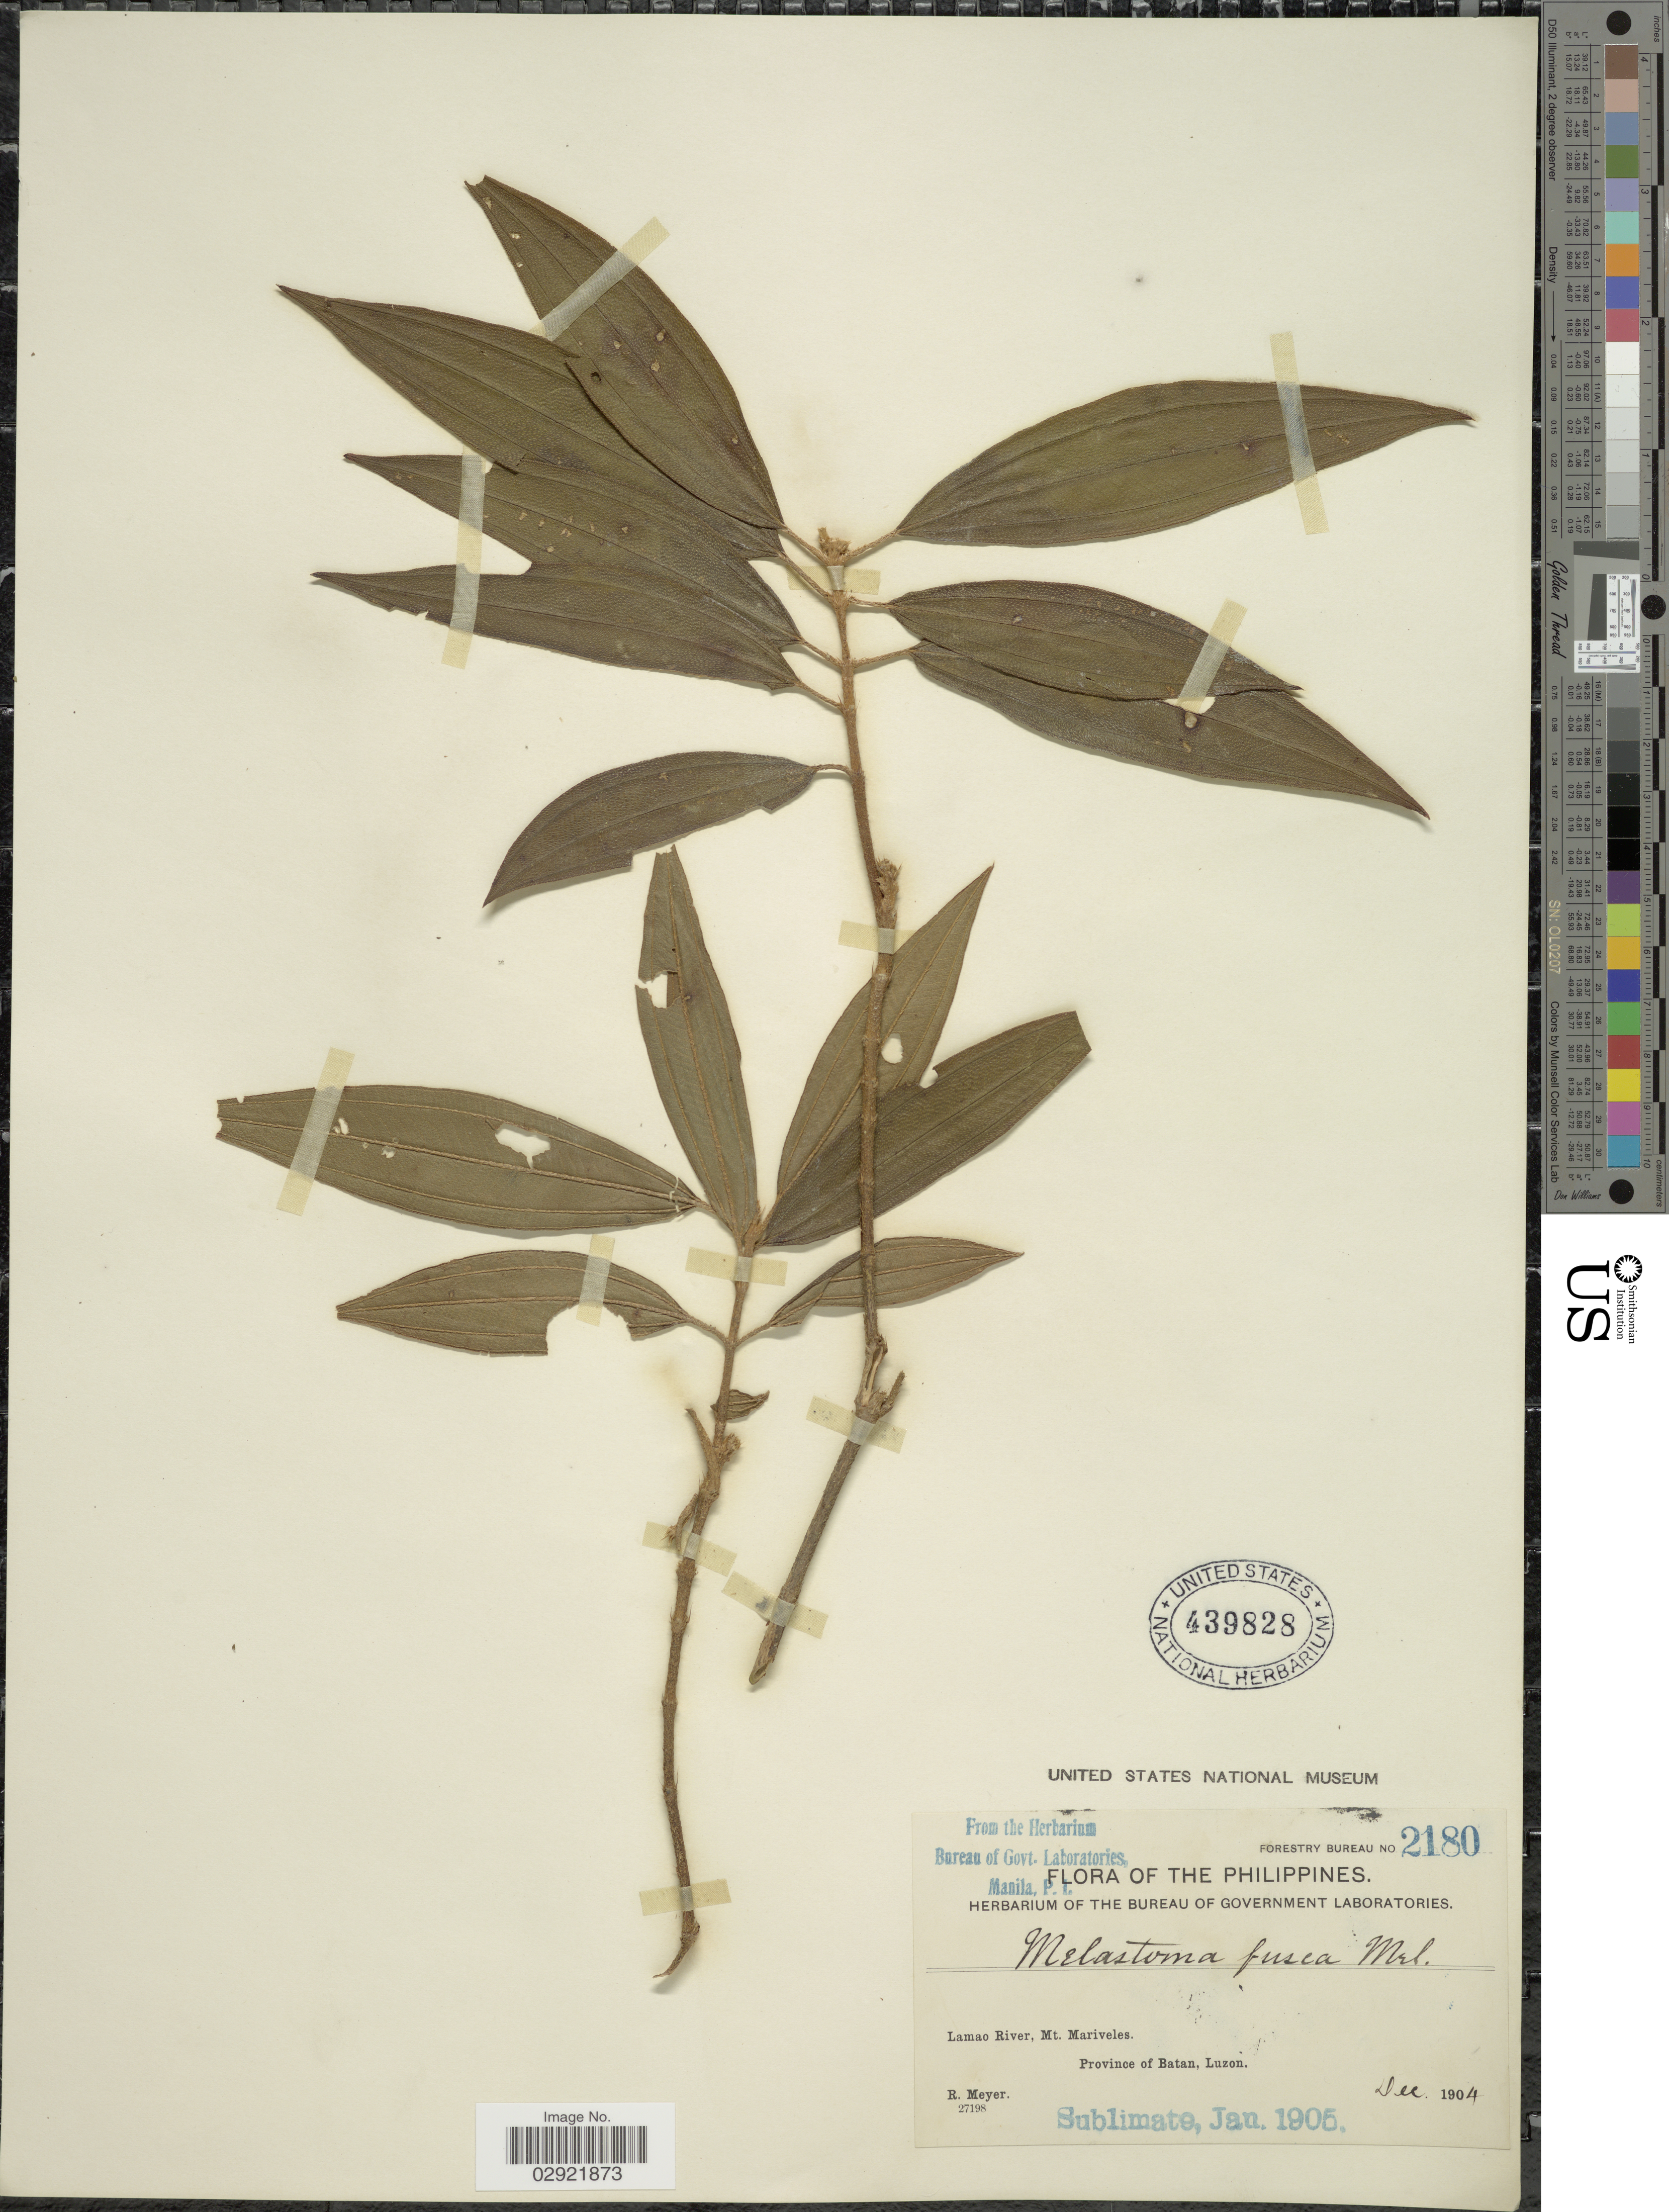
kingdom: Plantae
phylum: Tracheophyta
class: Magnoliopsida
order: Myrtales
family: Melastomataceae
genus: Melastoma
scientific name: Melastoma malabathricum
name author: L.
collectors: R. Meyer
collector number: Forestry Bureau 2180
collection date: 1904-12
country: Philippines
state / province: Cagayan Valley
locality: Lamao River, Mt. Mariveles. Province of Batan, Luzon.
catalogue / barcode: US 439828